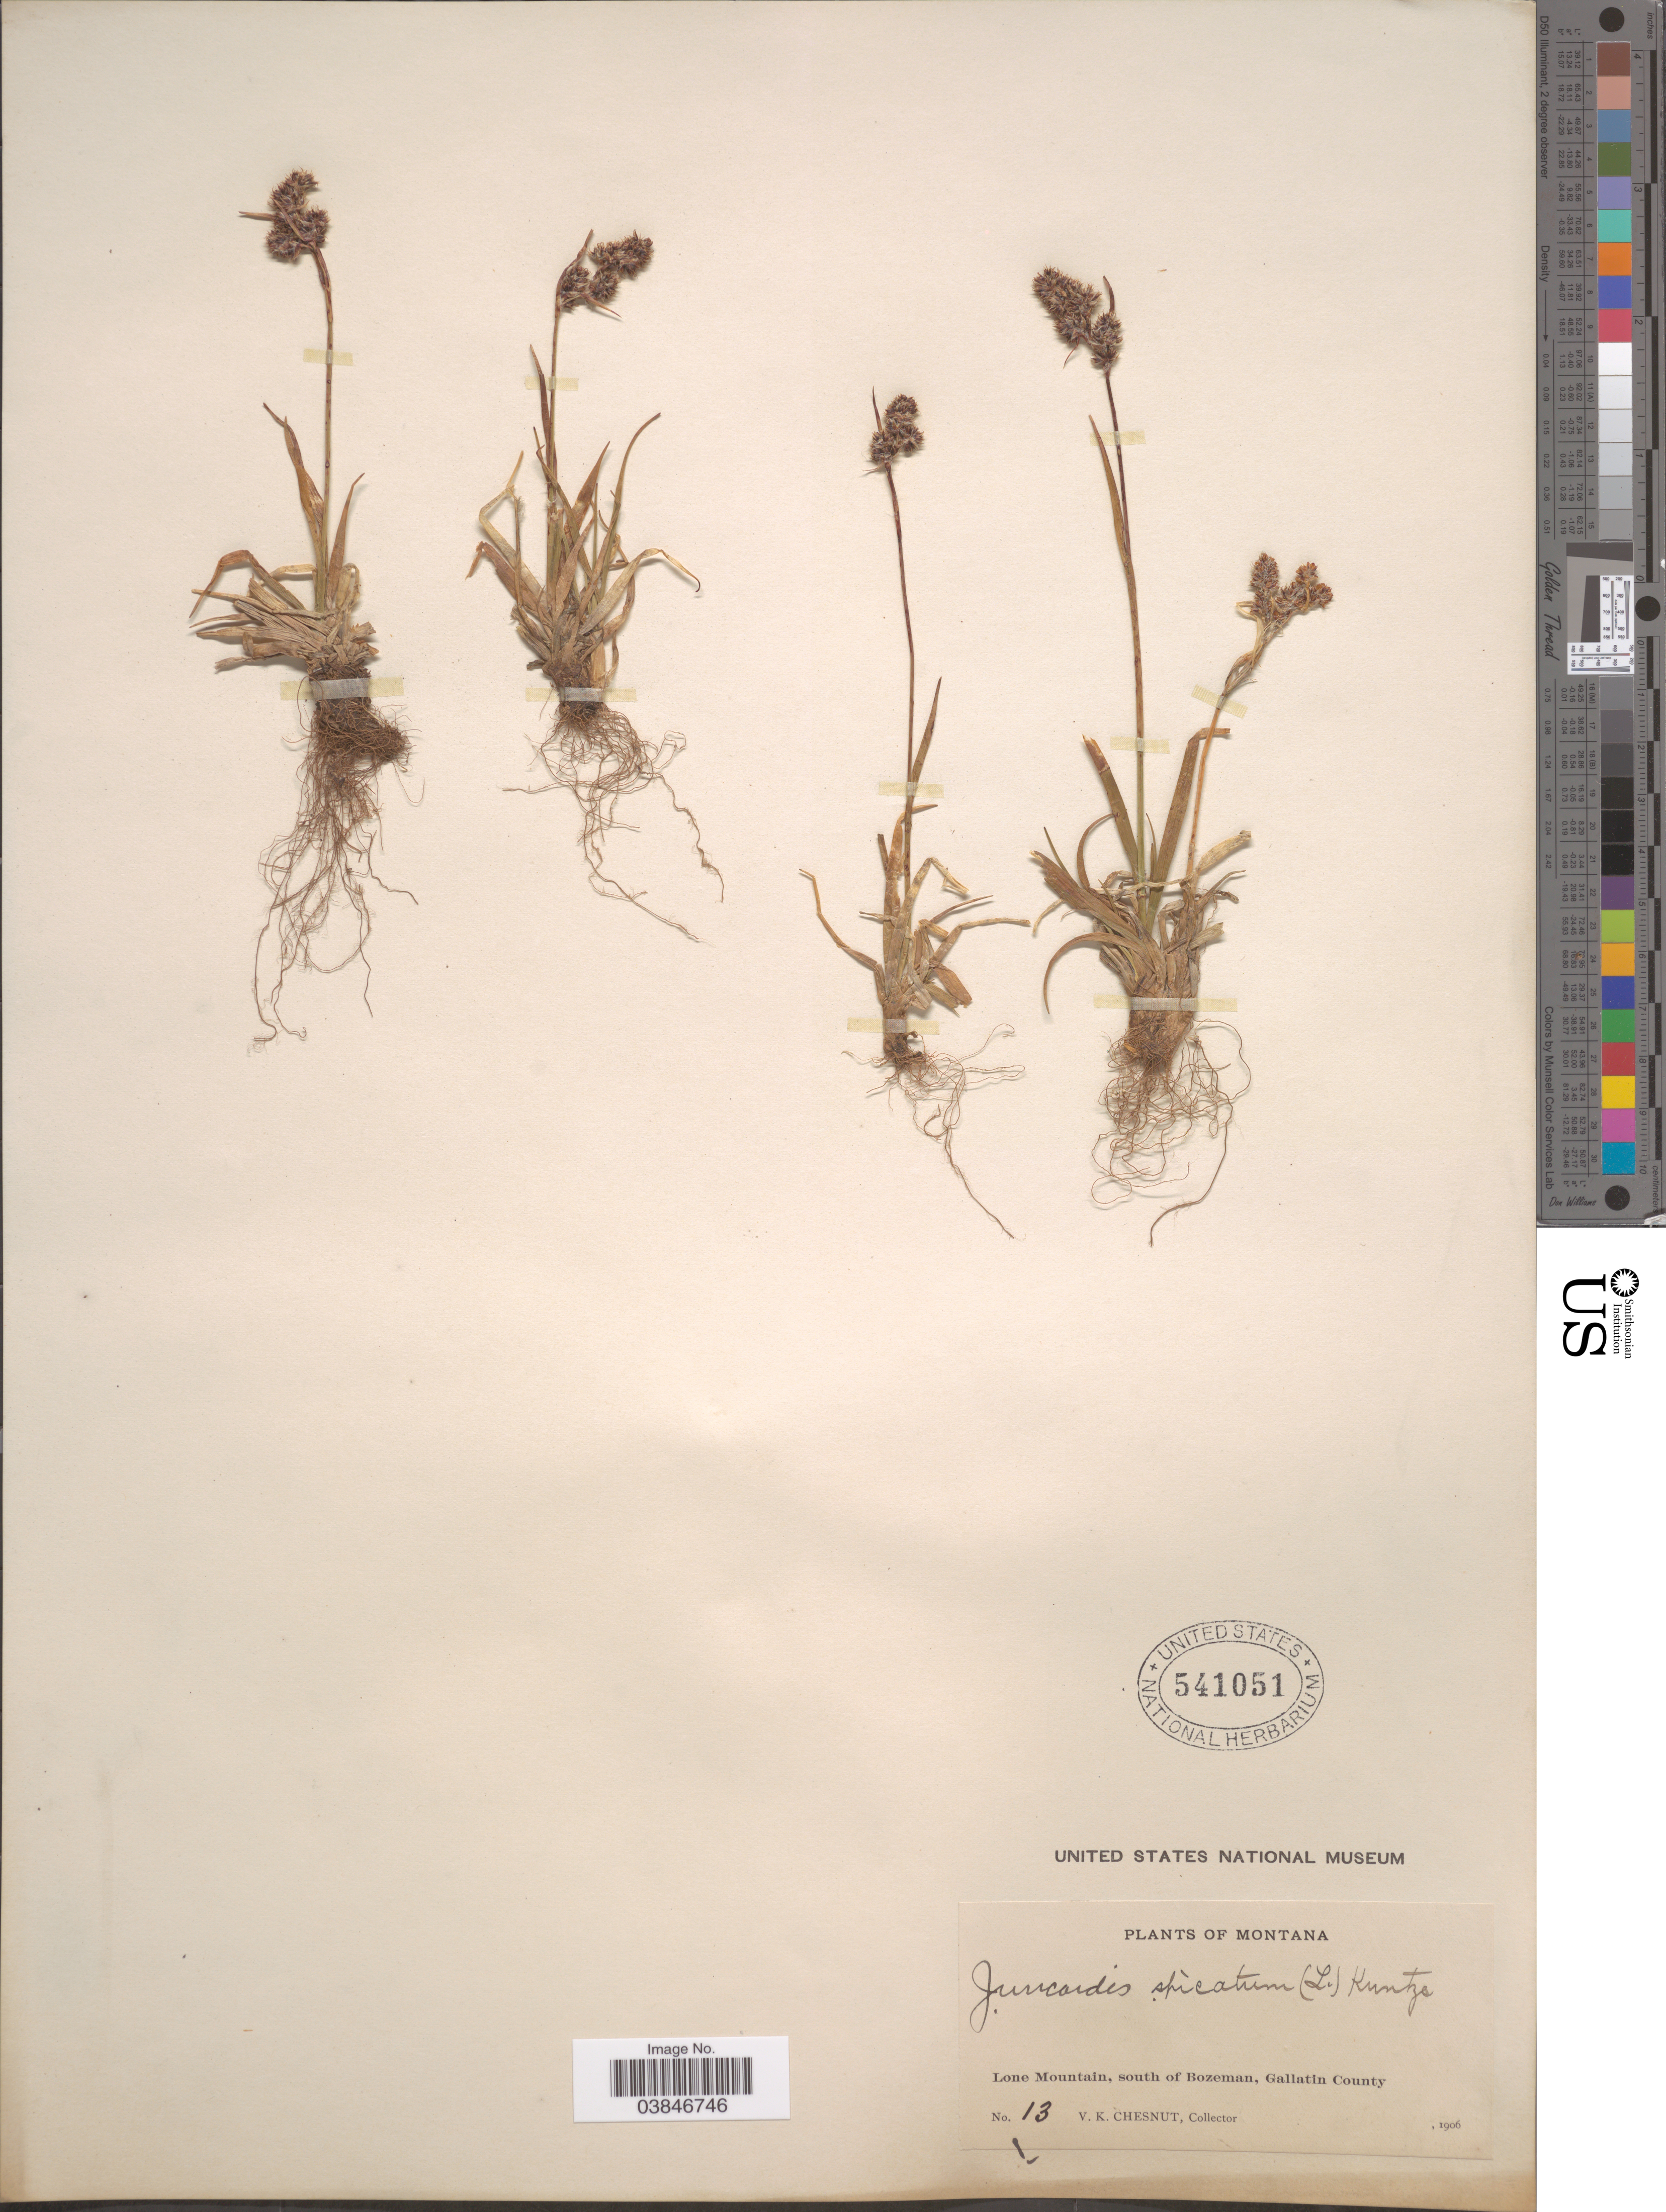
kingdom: Plantae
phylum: Tracheophyta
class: Liliopsida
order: Poales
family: Juncaceae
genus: Luzula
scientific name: Luzula spicata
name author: (L.) DC.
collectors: V. Chesnut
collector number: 13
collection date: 1906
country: United States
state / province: Montana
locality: Lone Mountain, south of Bozeman, Gallatin County.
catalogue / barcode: US 541051